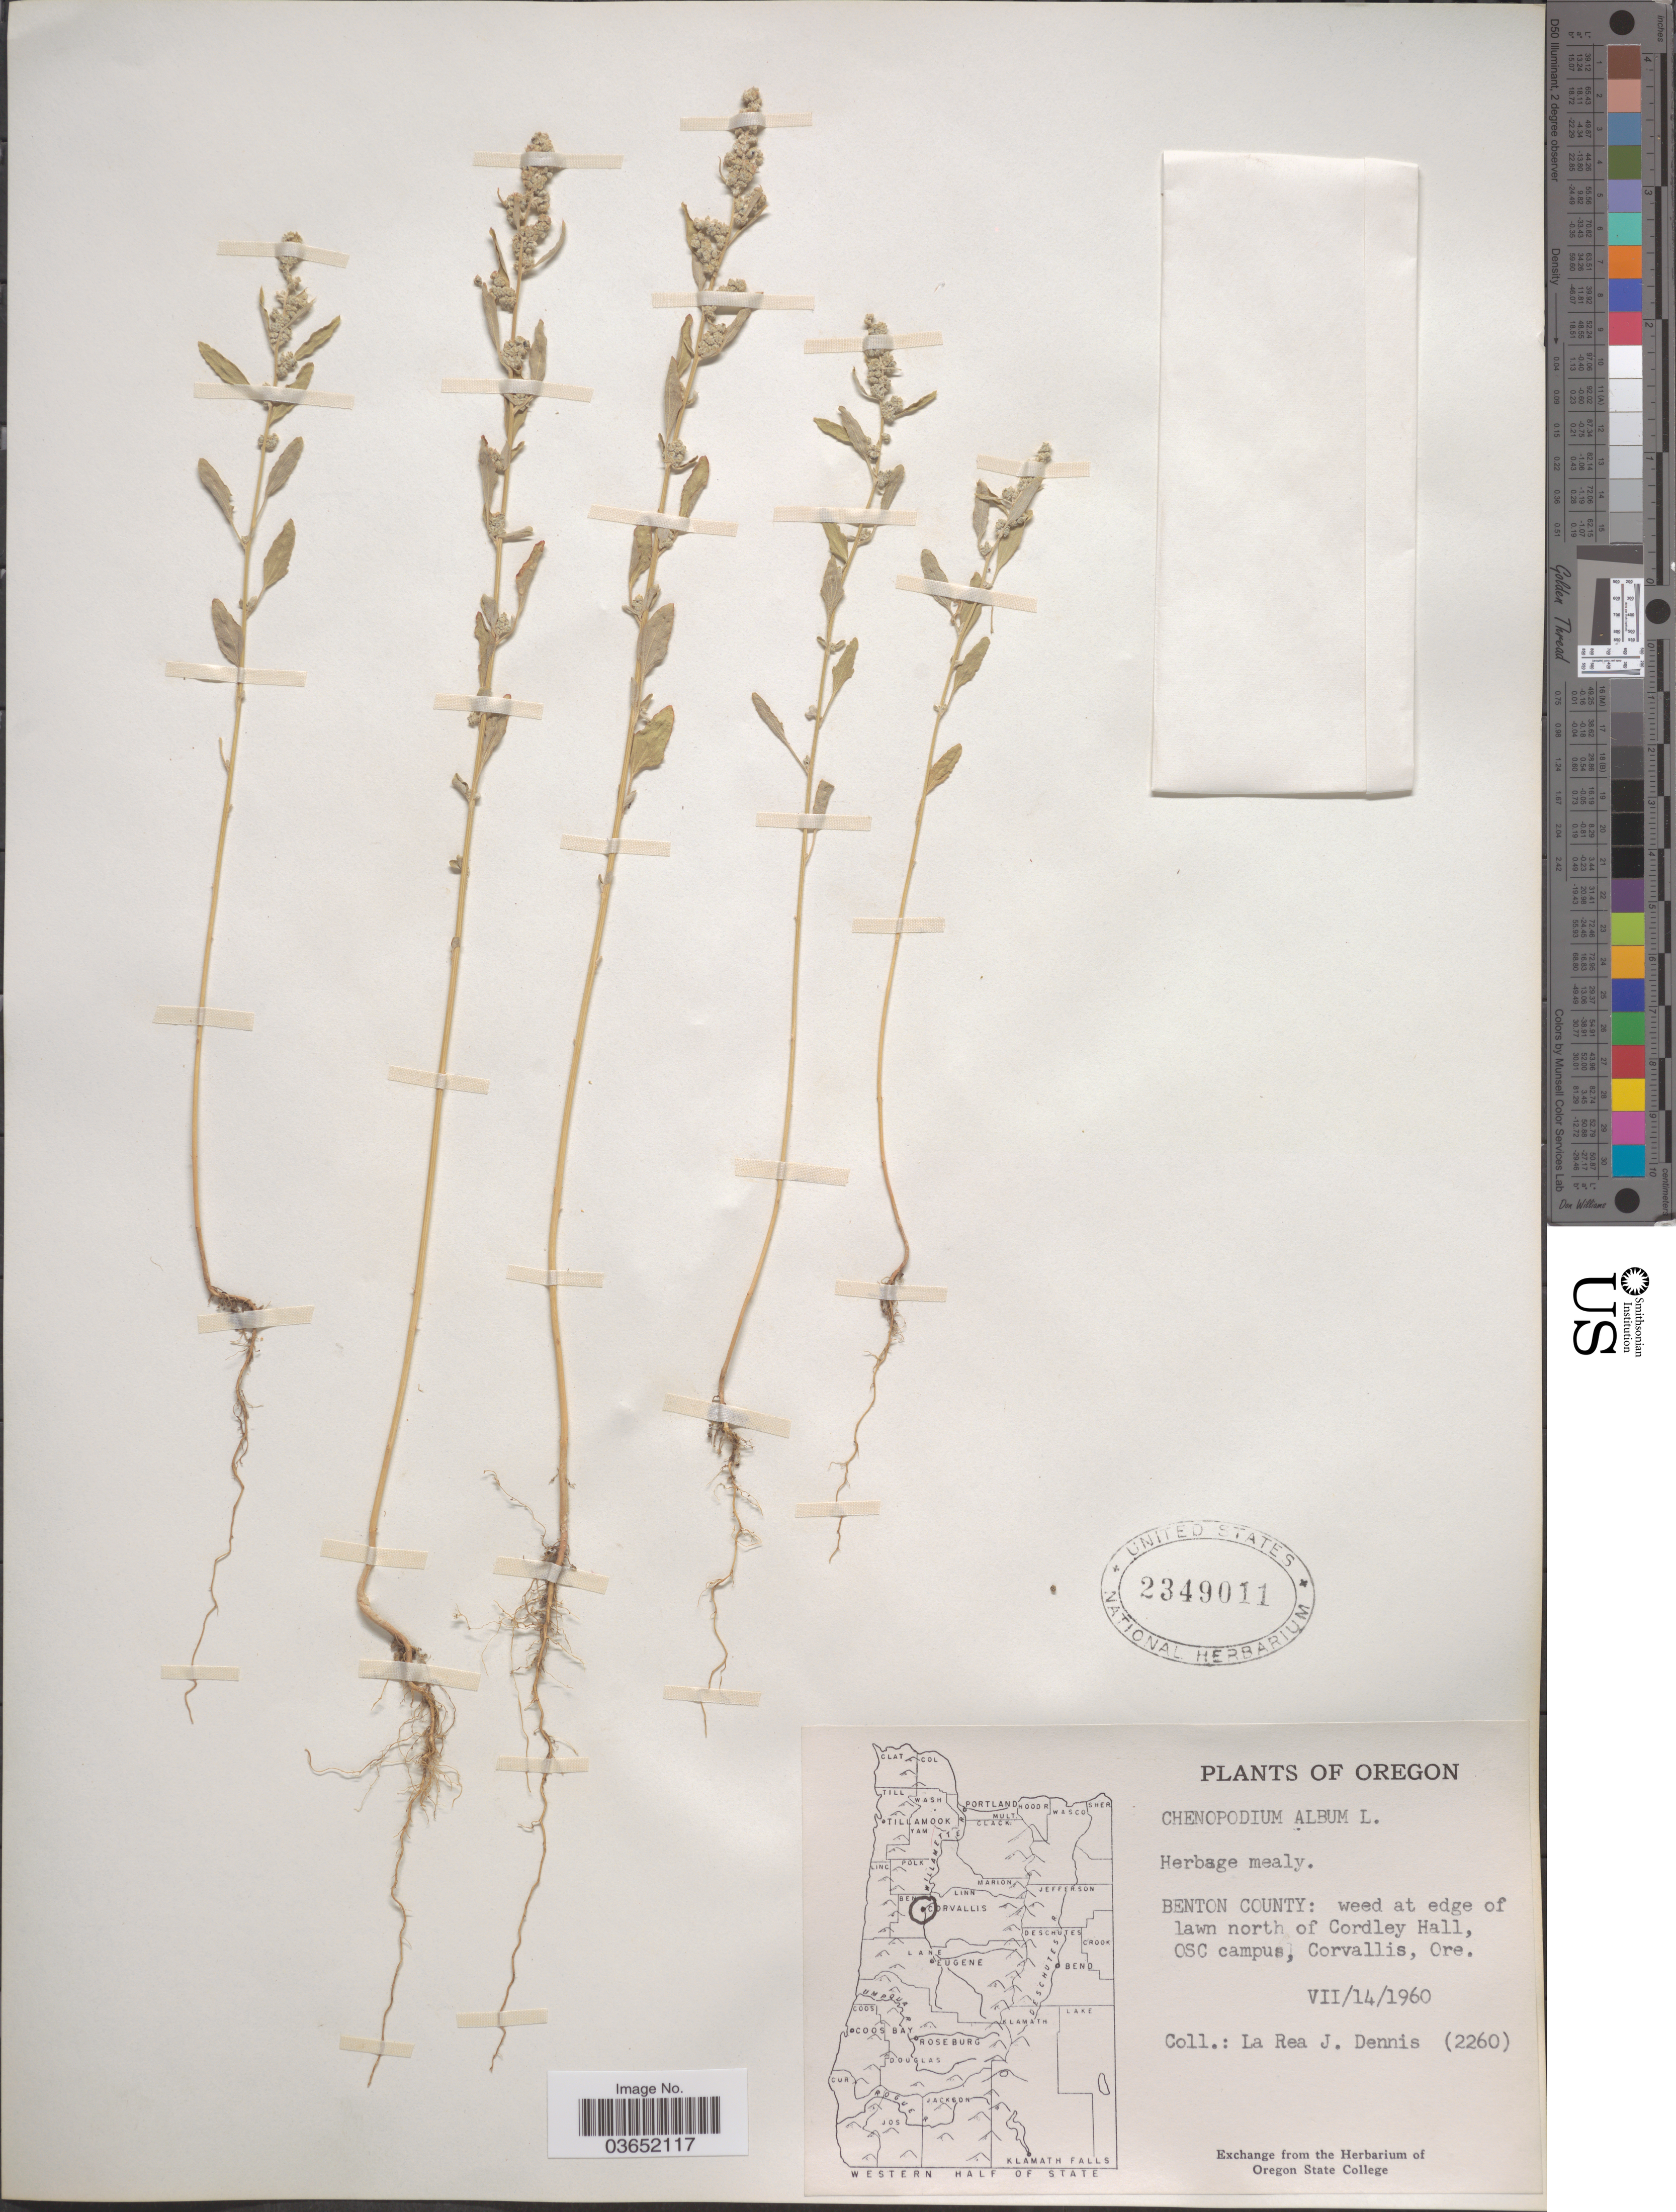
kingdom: Plantae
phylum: Tracheophyta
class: Magnoliopsida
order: Caryophyllales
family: Amaranthaceae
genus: Chenopodium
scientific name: Chenopodium album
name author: L.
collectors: L. Dennis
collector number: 2260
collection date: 1960-07-14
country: United States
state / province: Oregon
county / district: Benton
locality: Benton County: weed at edge of lawn north of Cordley Hall, OSC campus, Corvallis.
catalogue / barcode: US 2349011